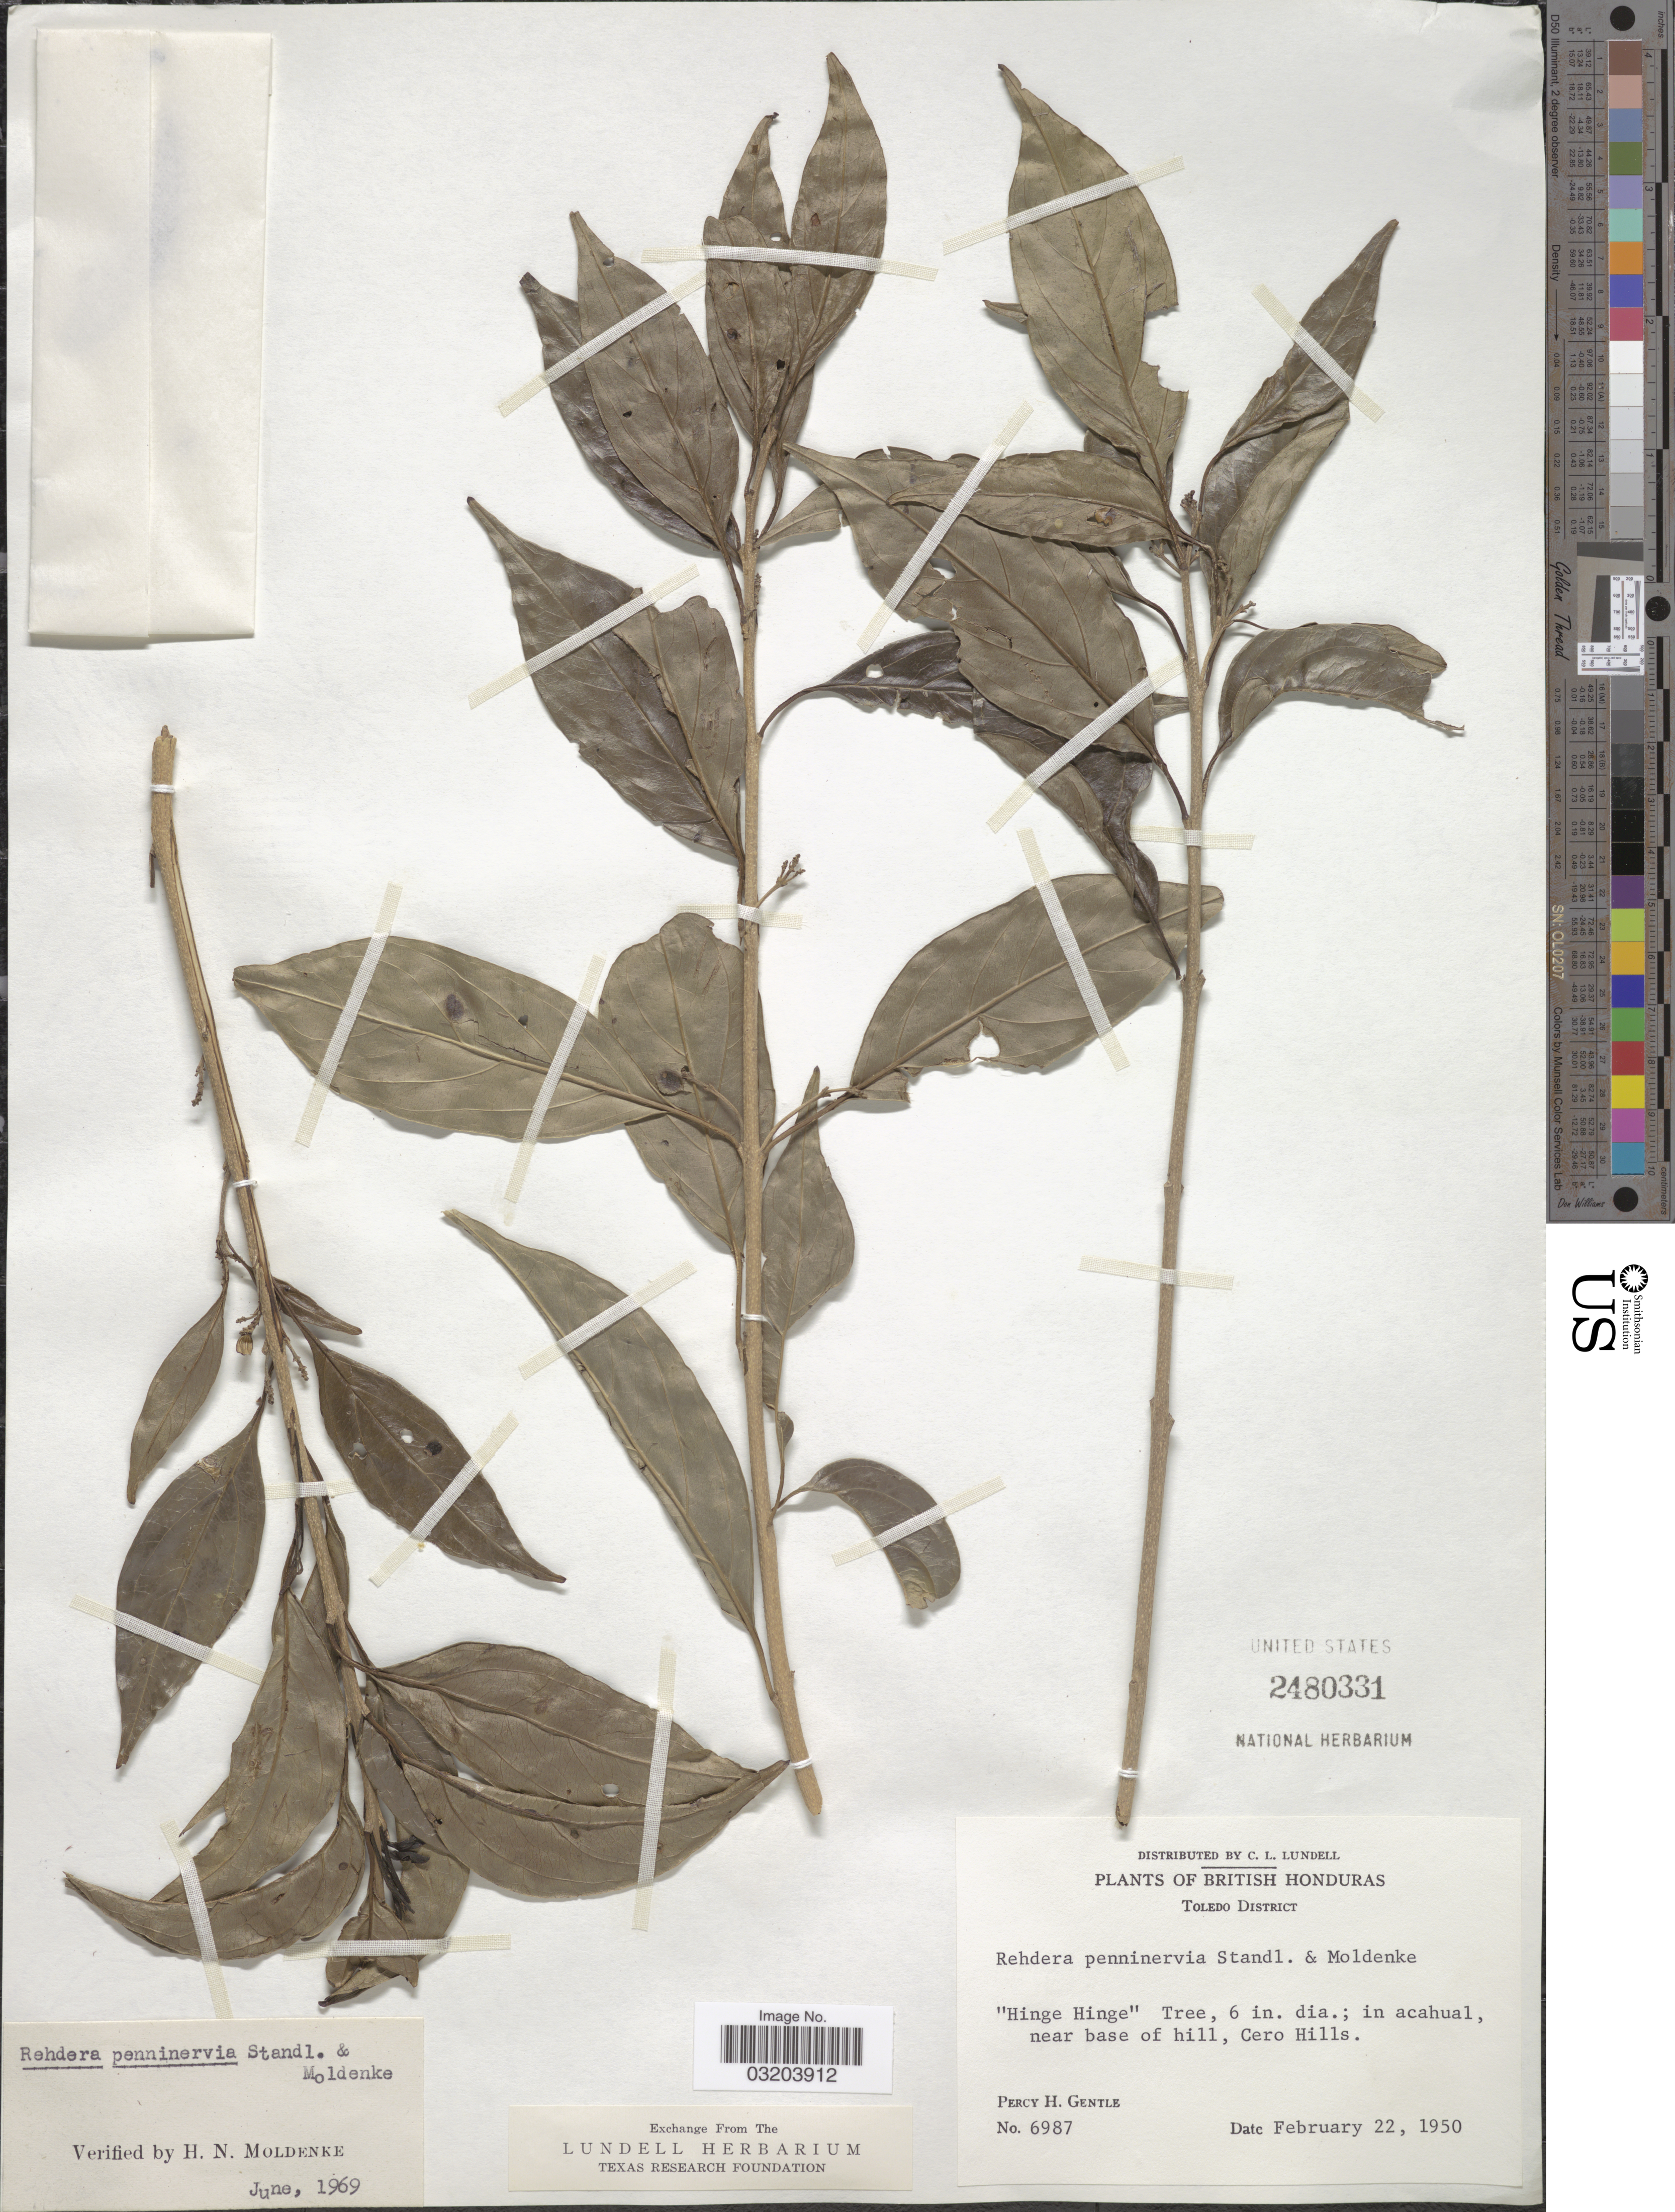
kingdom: Plantae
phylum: Tracheophyta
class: Magnoliopsida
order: Lamiales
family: Verbenaceae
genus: Rehdera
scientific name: Rehdera penninervia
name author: Standl. & Moldenke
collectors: P. H. Gentle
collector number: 6987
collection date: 1950-02-22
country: Belize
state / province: Toledo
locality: British Honduras. Toledo District. In acahual, near base of hill, Cero Hills.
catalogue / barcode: US 2480331